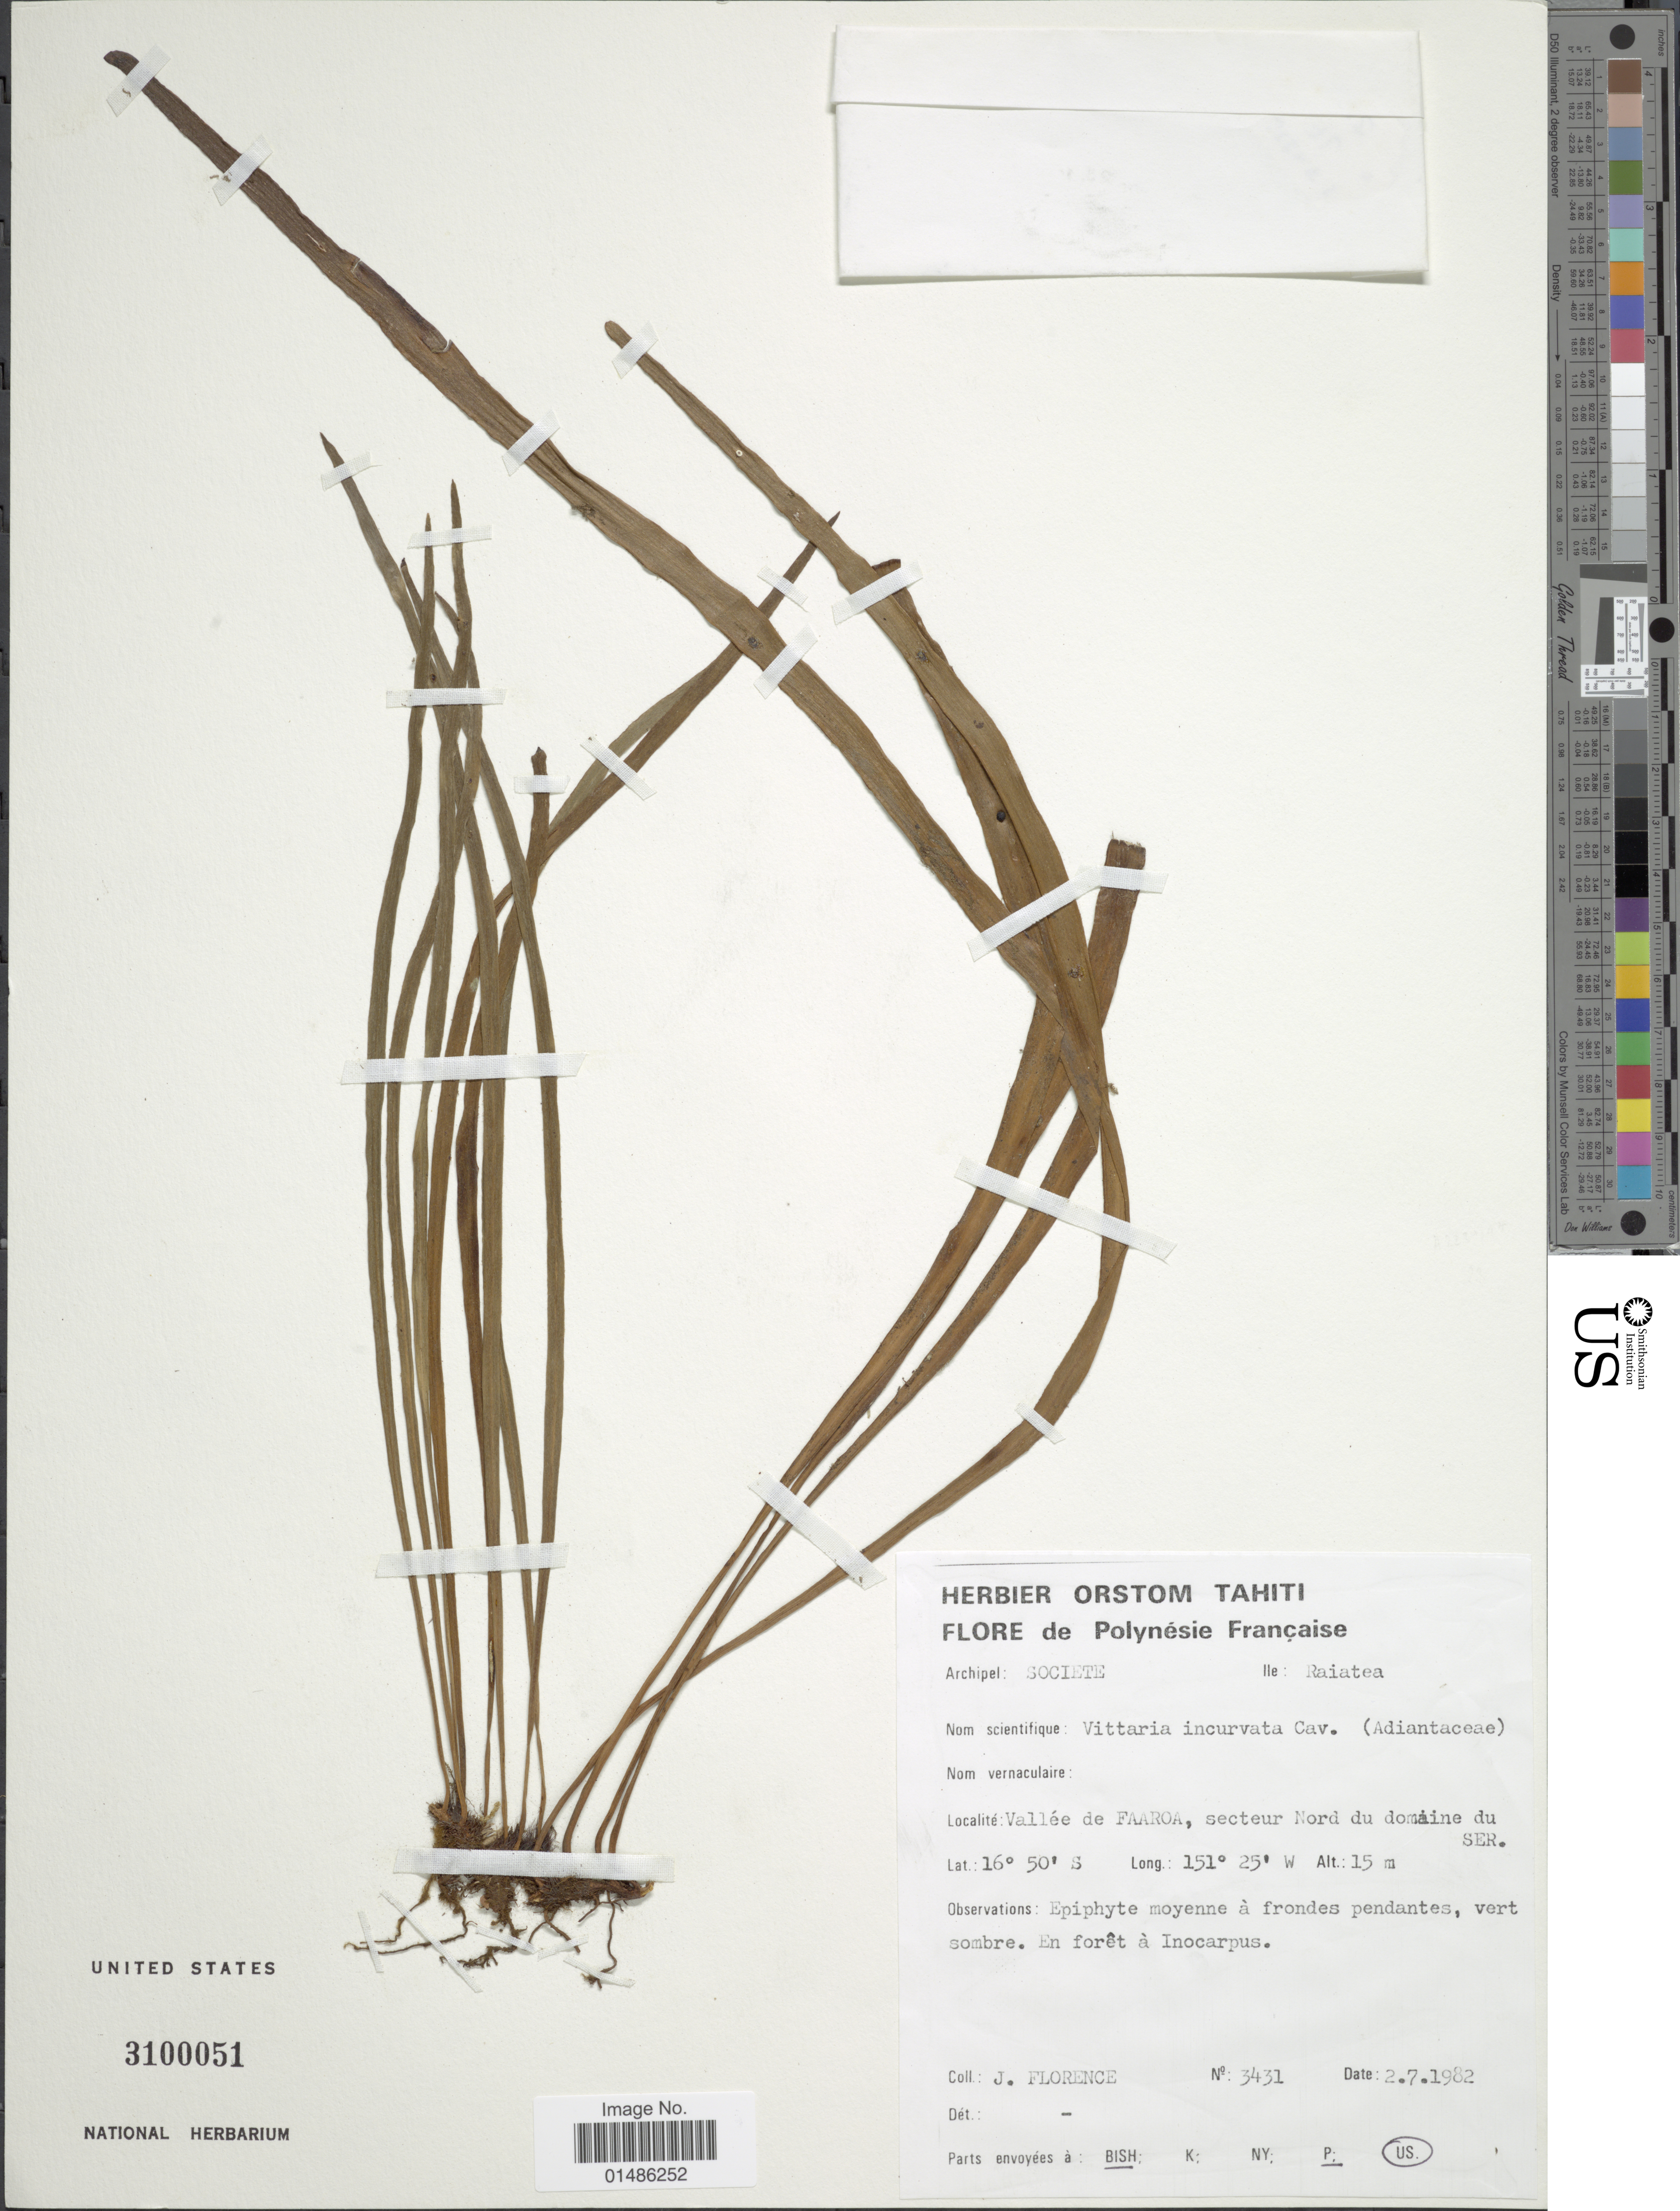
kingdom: Plantae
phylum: Tracheophyta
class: Polypodiopsida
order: Polypodiales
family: Pteridaceae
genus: Haplopteris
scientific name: Haplopteris elongata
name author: (Sw.) Crane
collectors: J. Florence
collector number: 3431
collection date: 1982-07-02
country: French Polynesia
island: Raiatea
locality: Archipel: Societe. Ile: Raiatea. Vallée de Faaroa, secteur Nord du domaine du Ser.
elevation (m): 15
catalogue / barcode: US 3100051